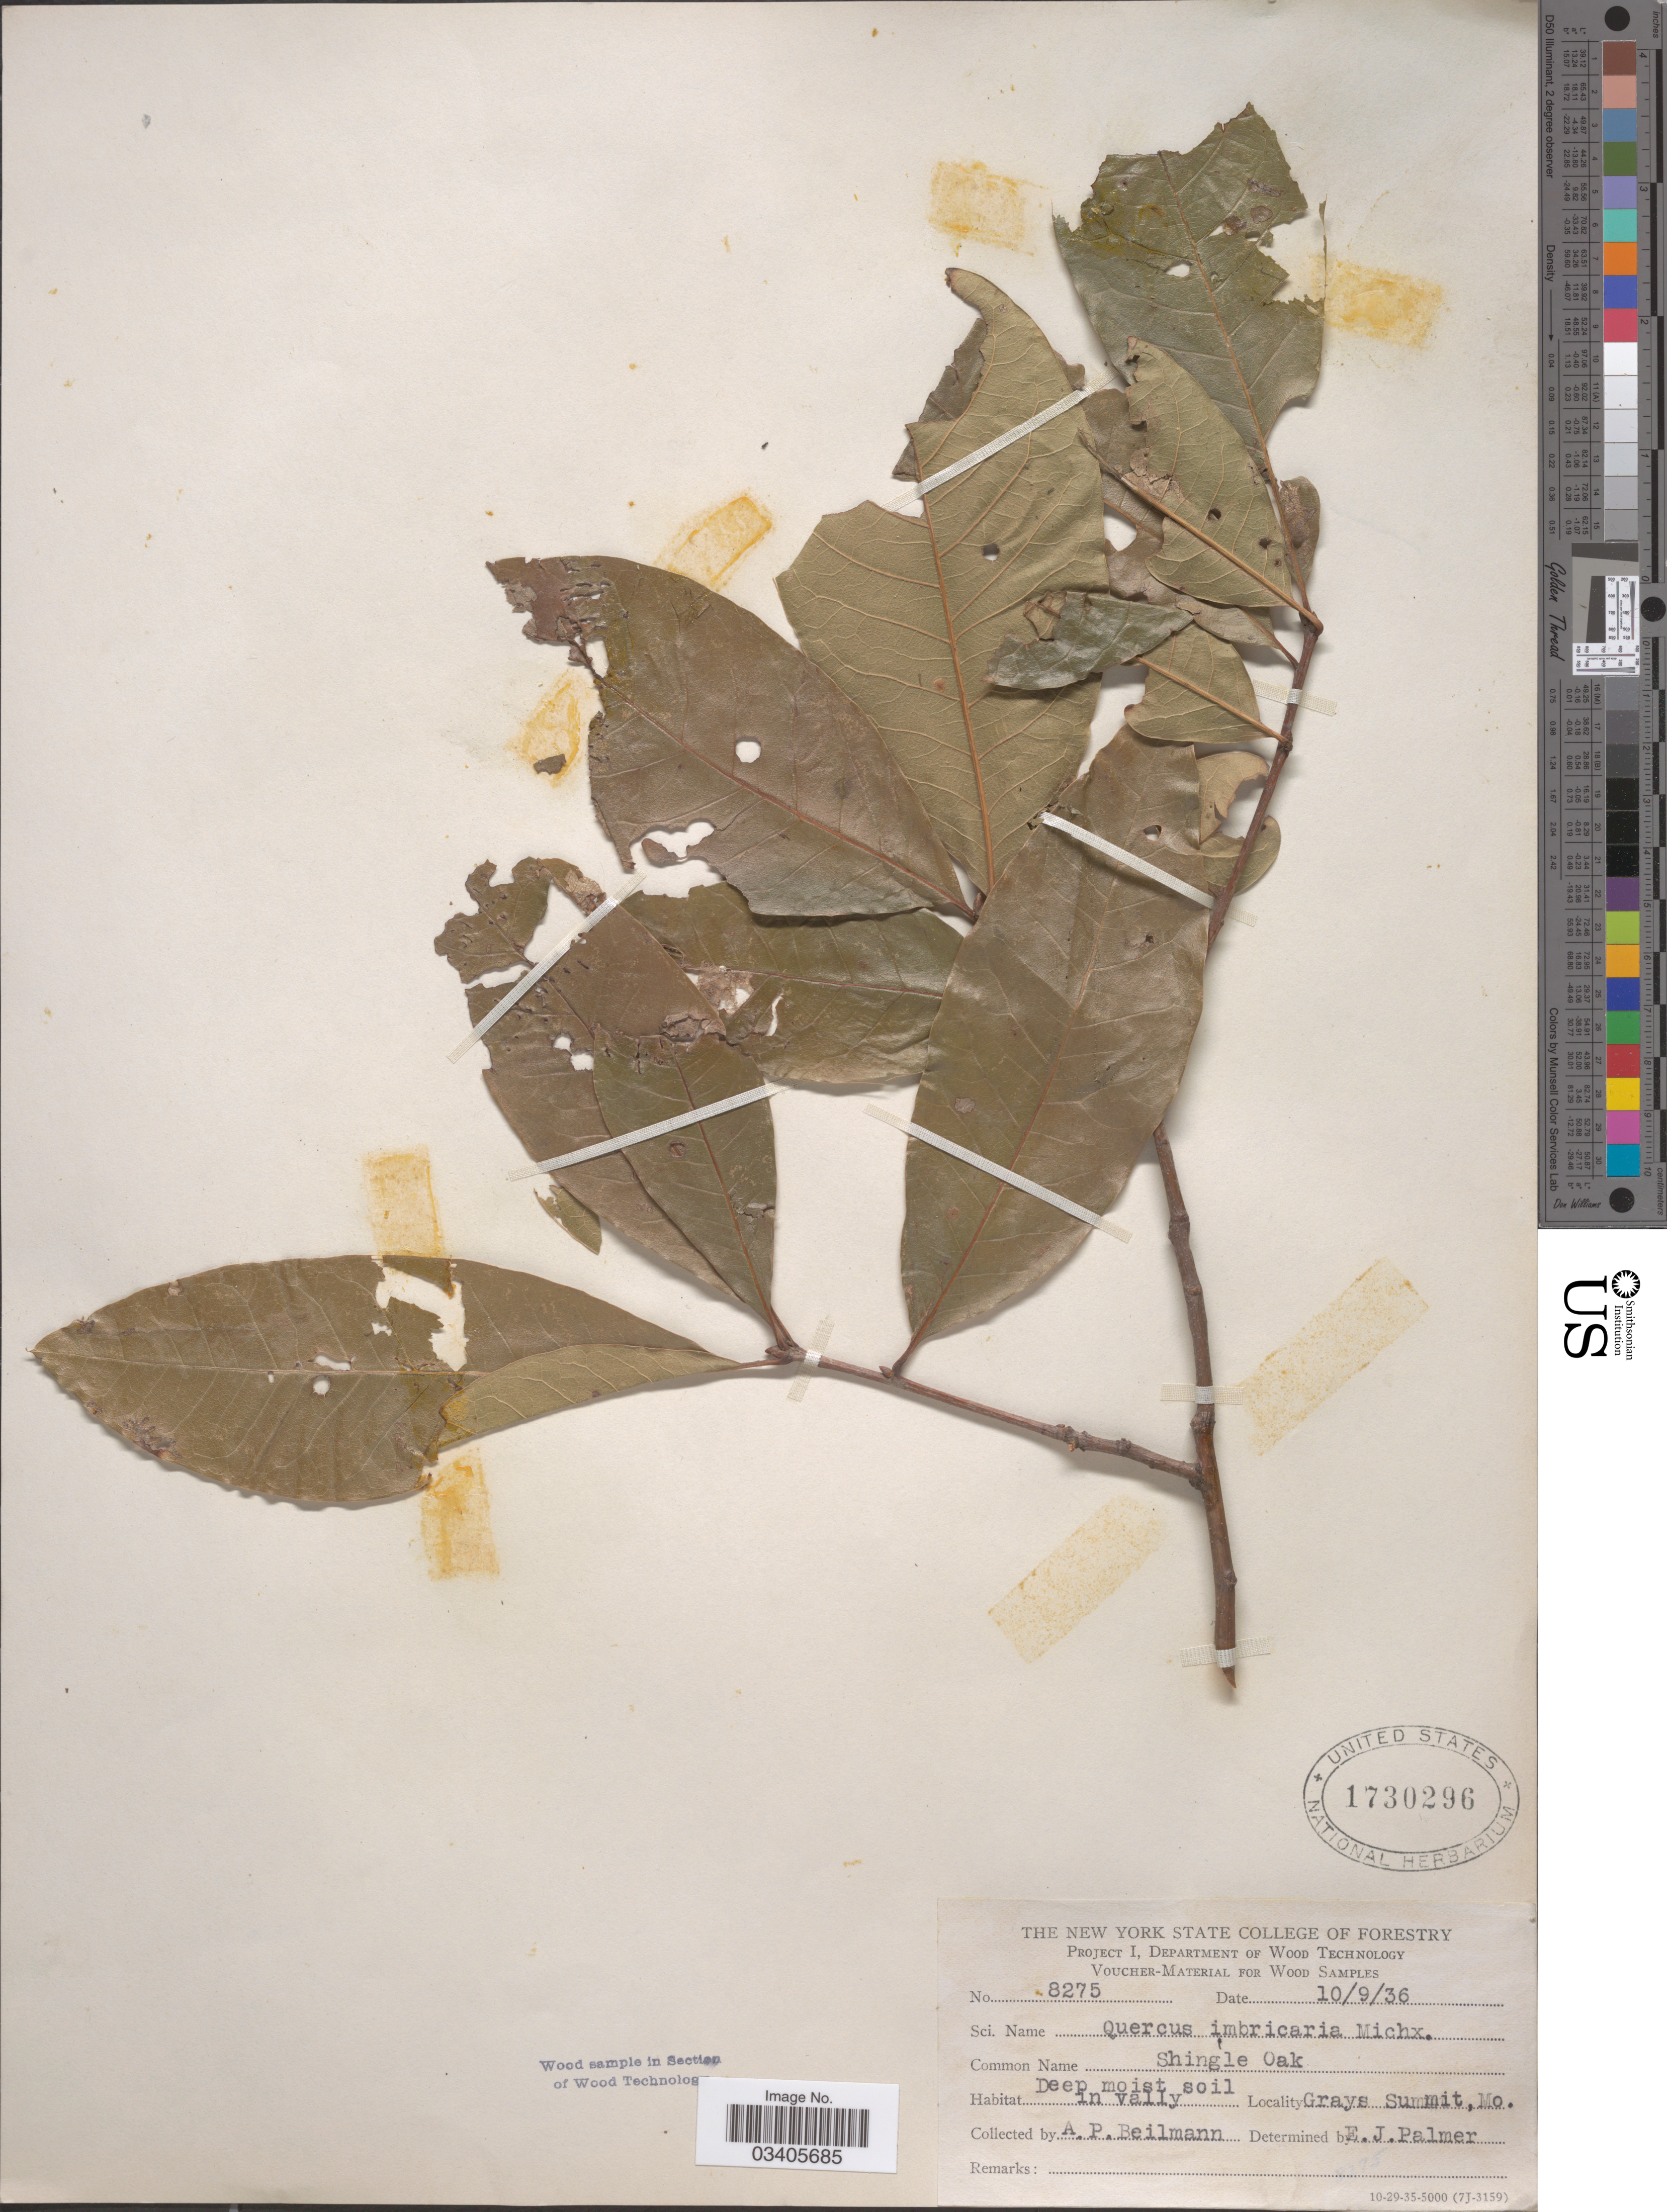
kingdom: Plantae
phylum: Tracheophyta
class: Magnoliopsida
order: Fagales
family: Fagaceae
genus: Quercus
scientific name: Quercus imbricaria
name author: Michx.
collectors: A. Beilmann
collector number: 8275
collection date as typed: Transcribed d/m/y: 9/10/36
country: United States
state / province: Missouri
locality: Grays Summit.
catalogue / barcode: US 1730296